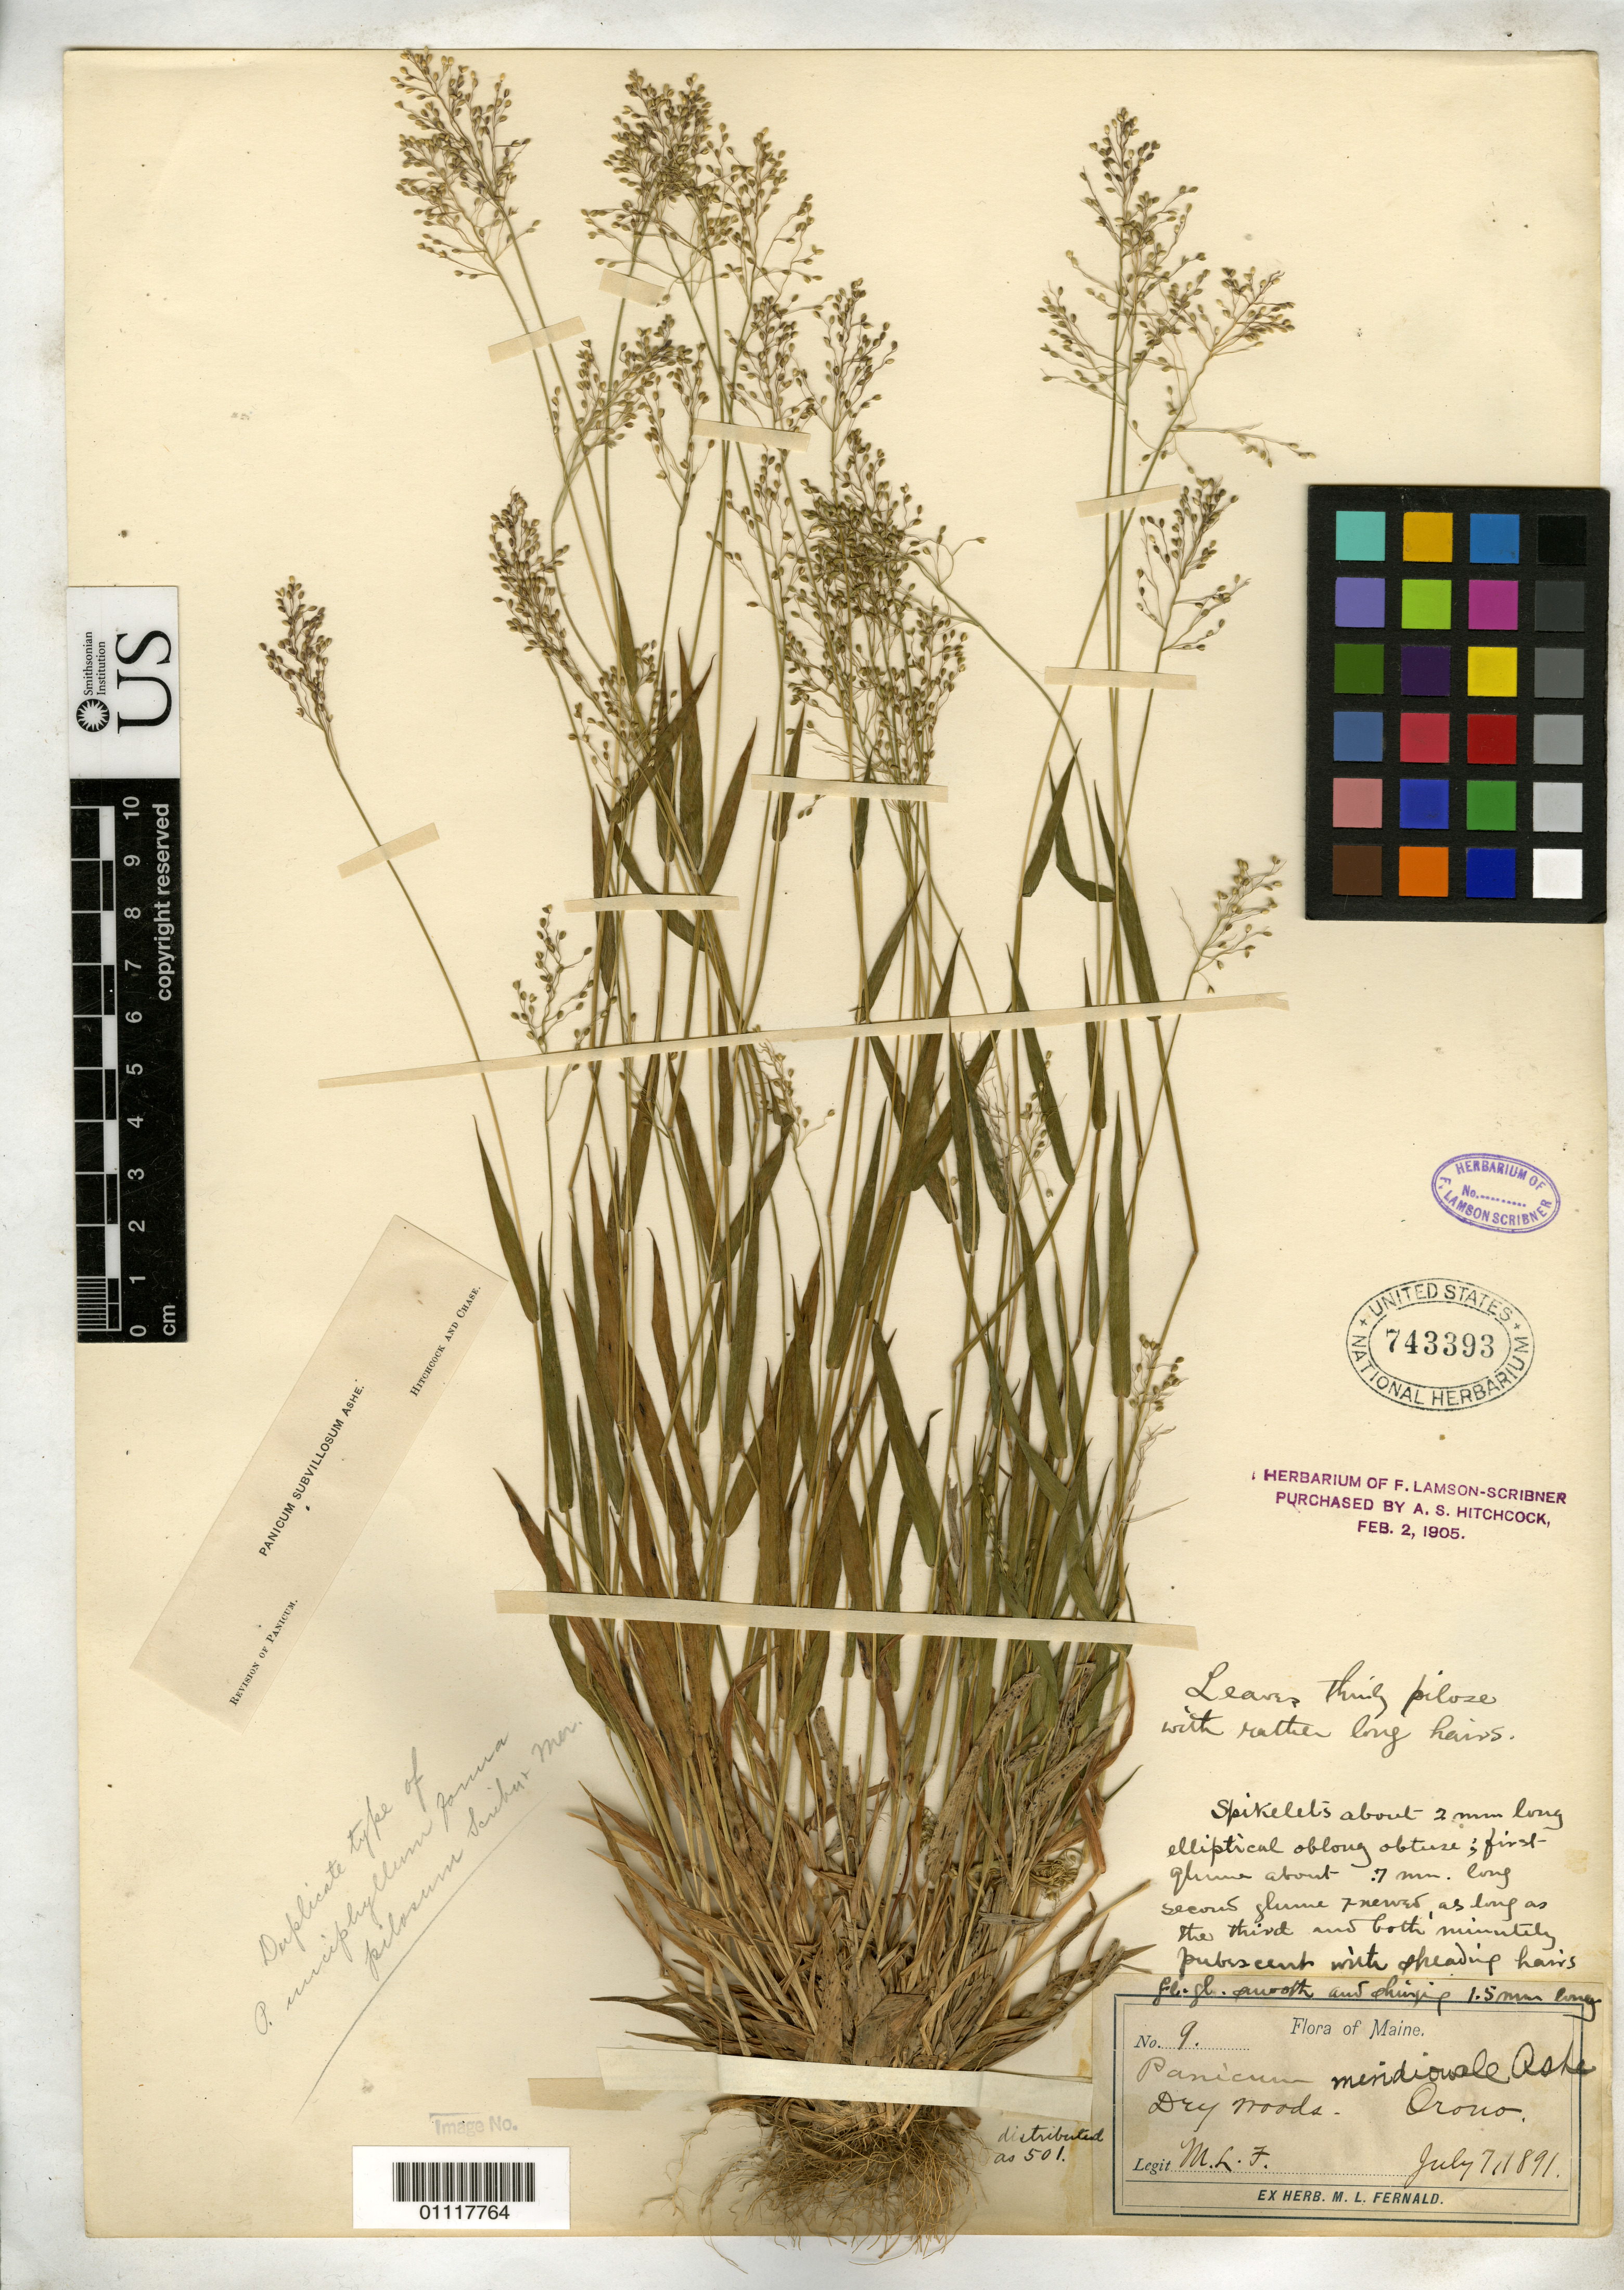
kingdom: Plantae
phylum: Tracheophyta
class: Liliopsida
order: Poales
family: Poaceae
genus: Panicum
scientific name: Panicum unciphyllum f. pilosum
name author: Scribn. & Merr.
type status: Isotype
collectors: M. L. Fernald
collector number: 9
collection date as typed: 07 Jul 1891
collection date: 1891-07-07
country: United States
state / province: Maine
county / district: Penobscot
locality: Orono.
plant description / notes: Distributed as 501.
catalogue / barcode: US 743393